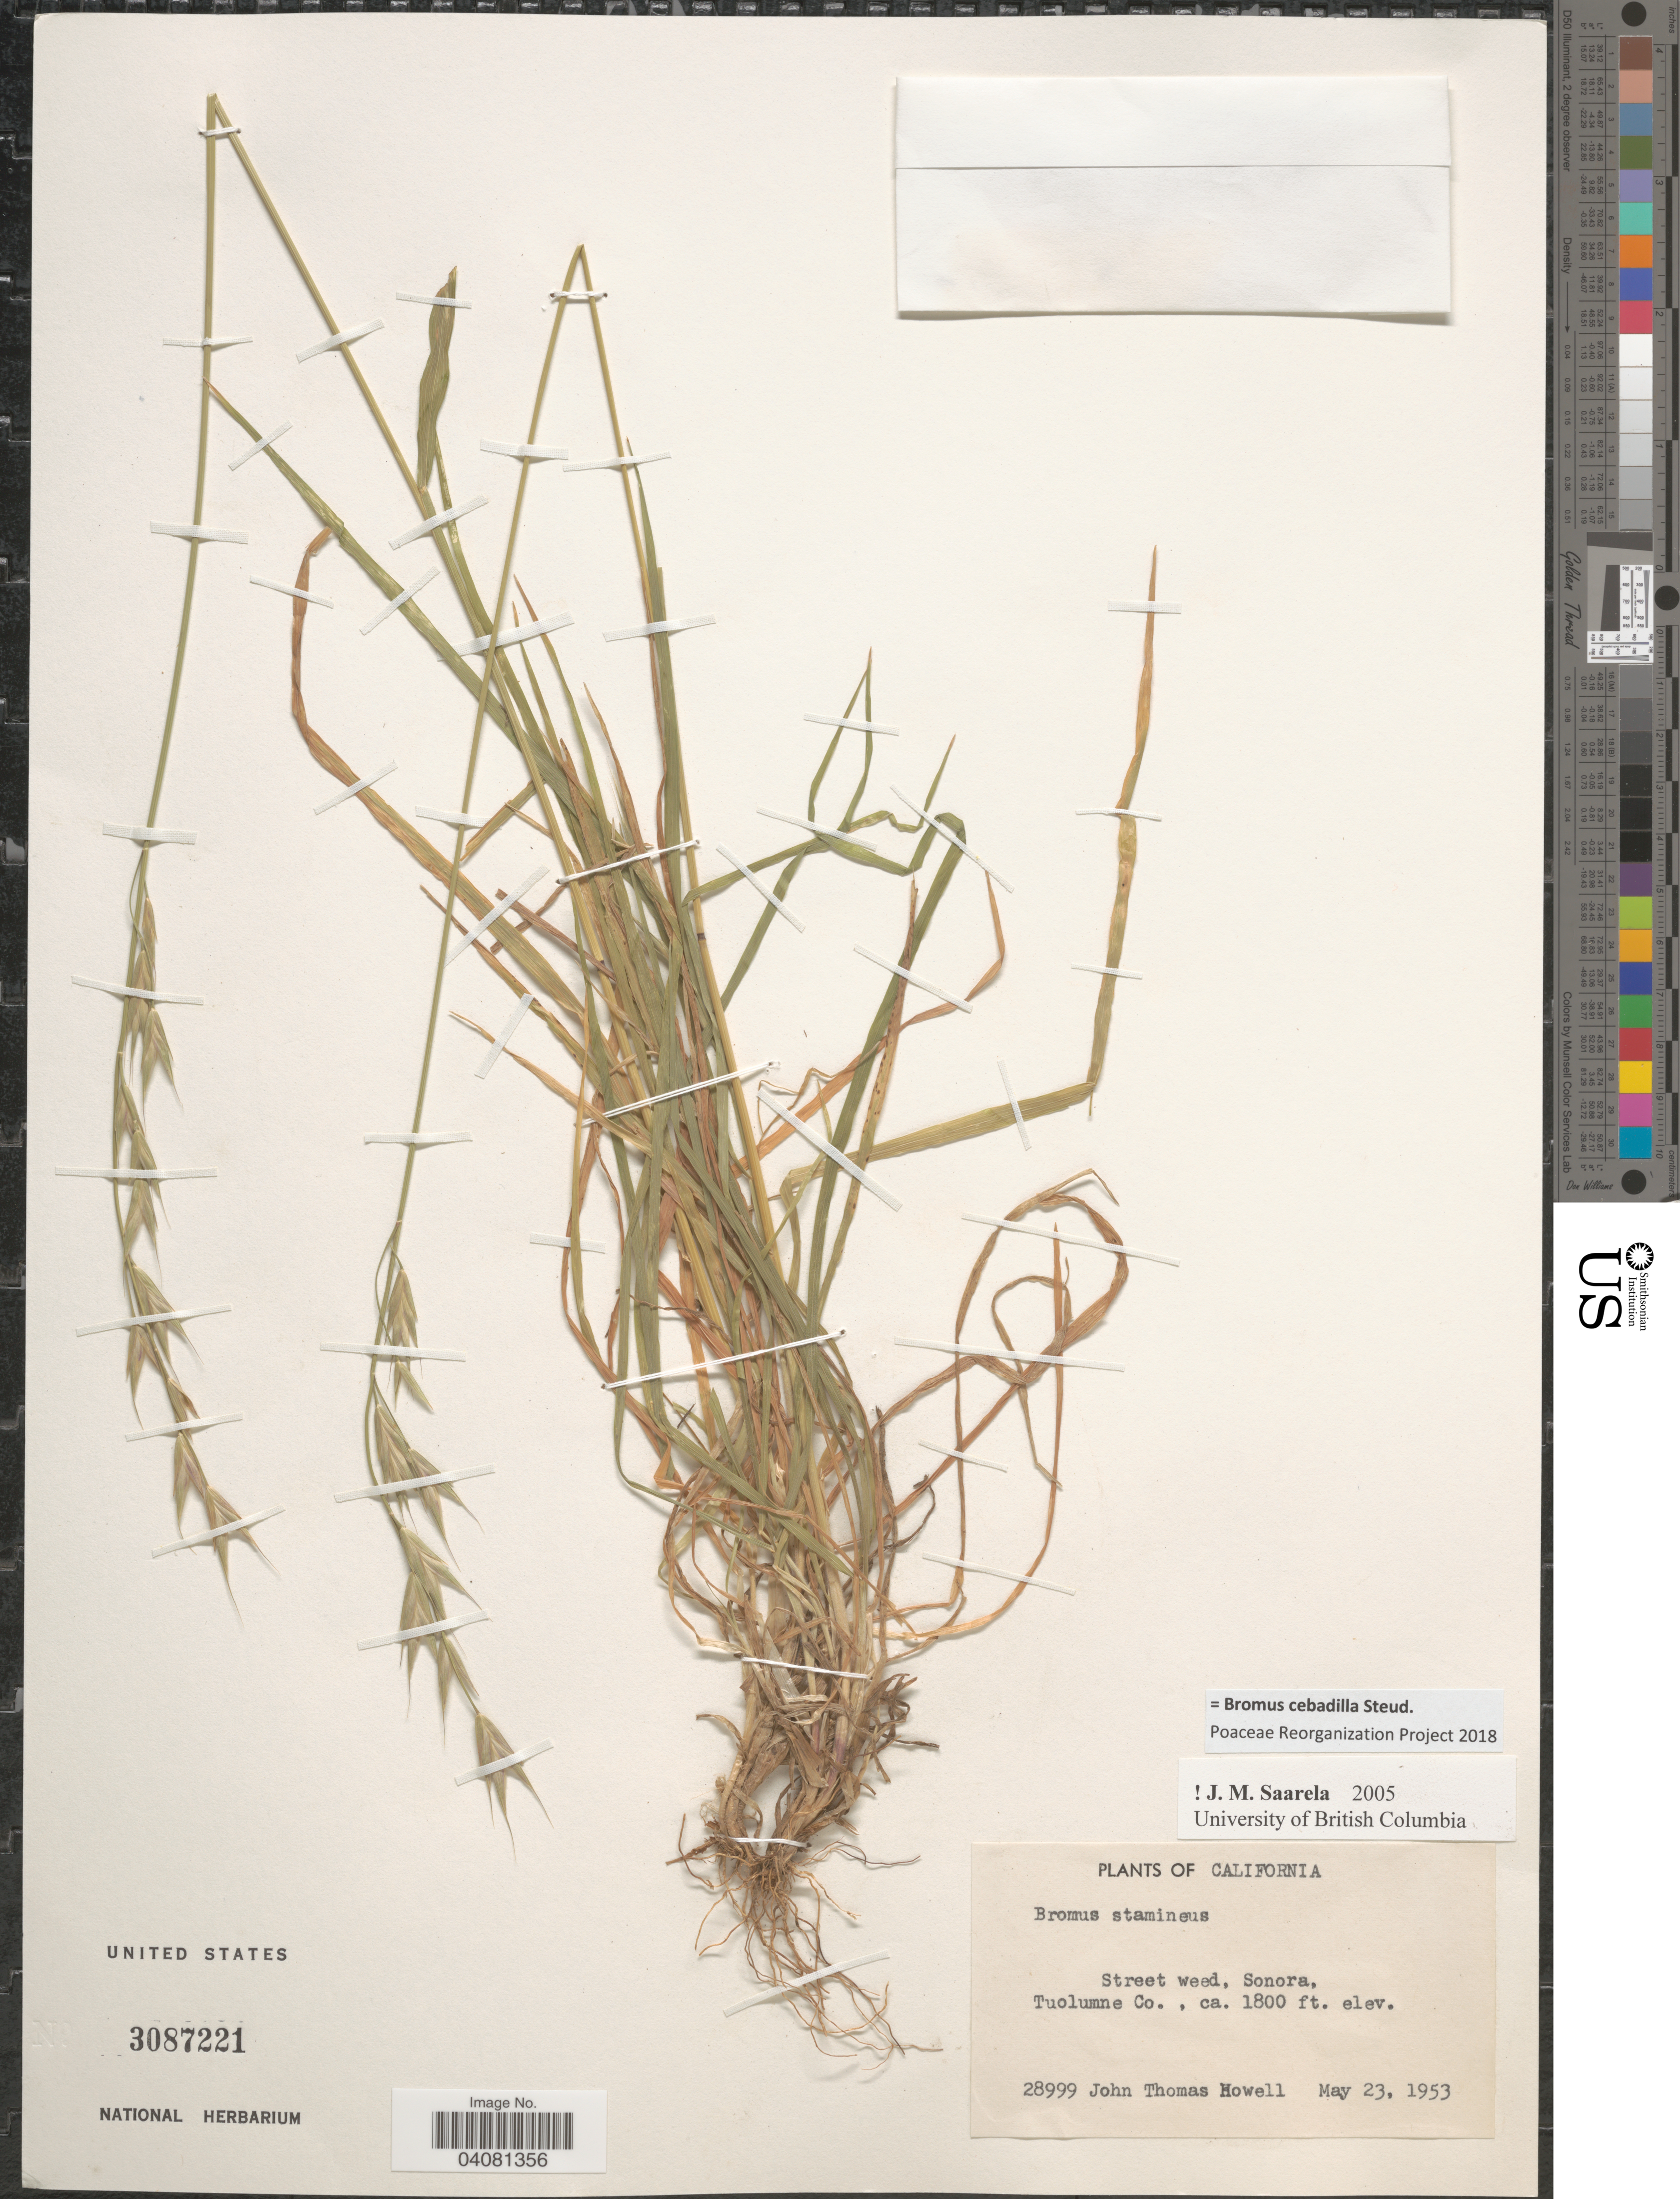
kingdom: Plantae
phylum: Tracheophyta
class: Liliopsida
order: Poales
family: Poaceae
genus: Bromus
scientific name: Bromus cebadilla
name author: Steud.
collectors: J. T. Howell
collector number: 28999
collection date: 1953-05-23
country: United States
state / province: California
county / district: Tuolumne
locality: Street weed, Sonora, Tuolumne Co.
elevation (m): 549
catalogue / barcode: US 3087221